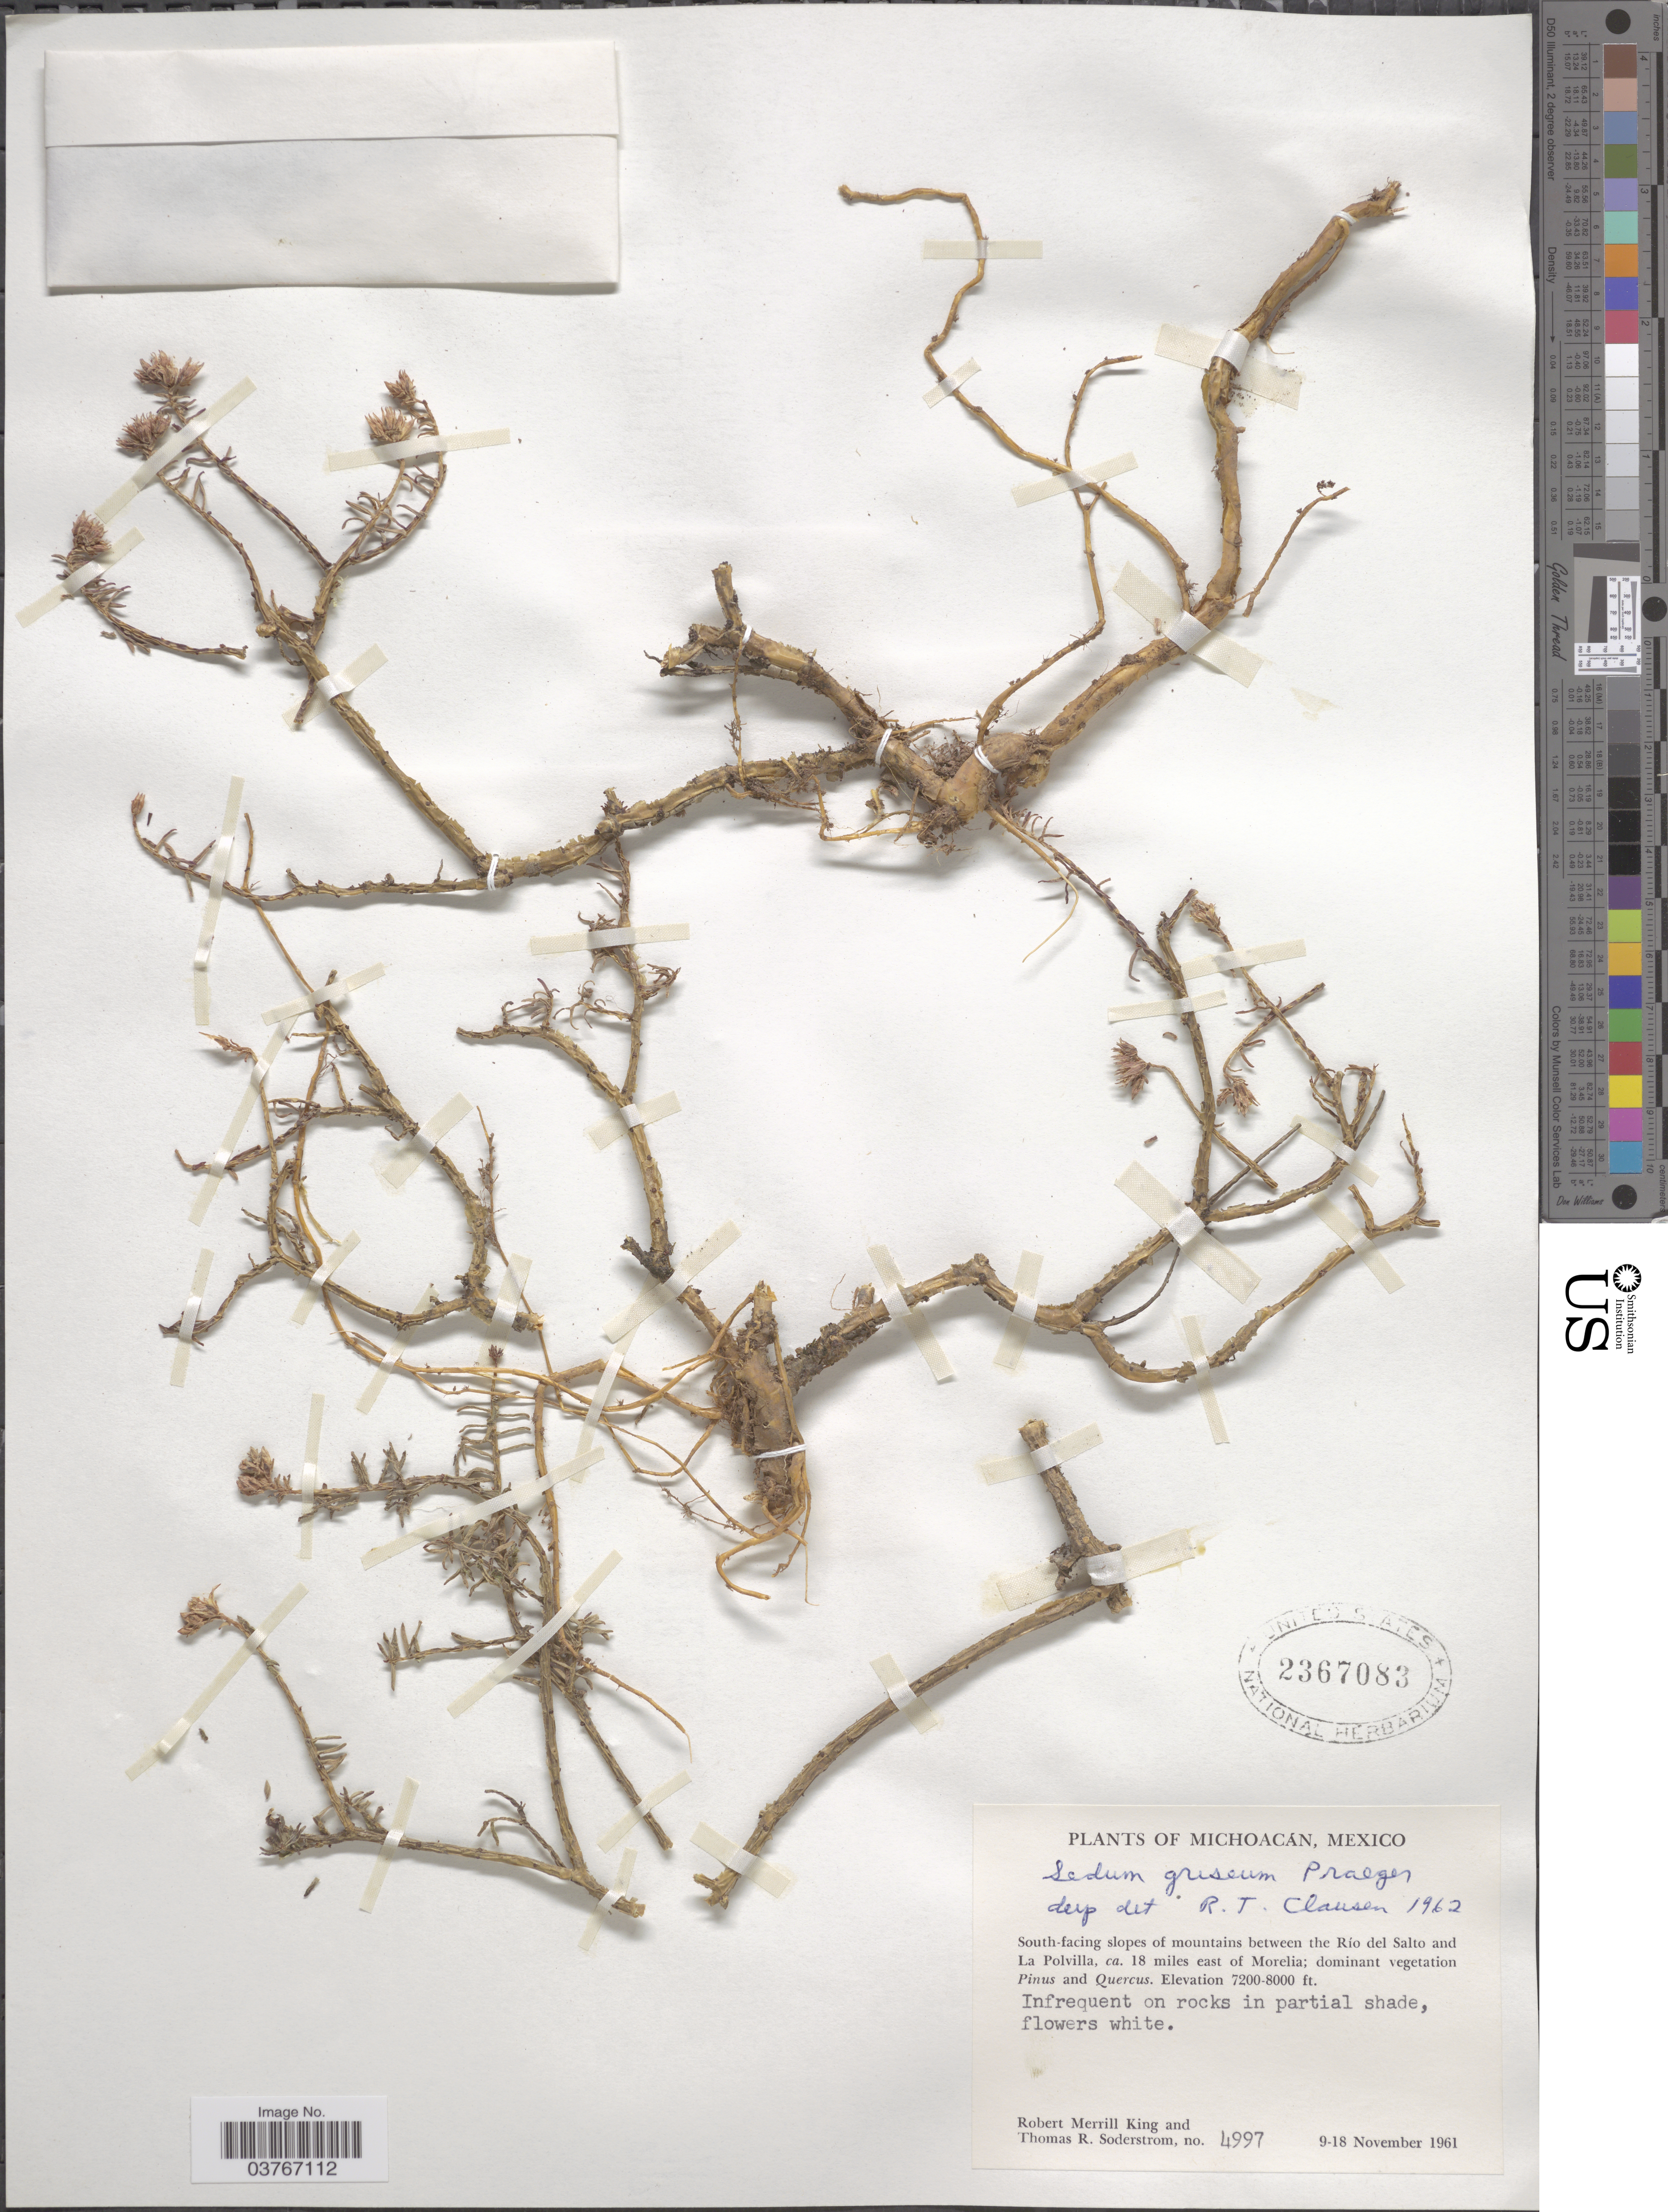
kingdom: Plantae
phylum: Tracheophyta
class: Magnoliopsida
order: Saxifragales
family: Crassulaceae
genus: Sedum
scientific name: Sedum griseum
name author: Praeger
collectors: R. M. King & T. R. Soderstrom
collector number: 4997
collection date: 1961-11-09/1961-11-18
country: Mexico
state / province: Michoacán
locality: South-facing slopes of mountains between the Río del Salto and La Polvilla, ca. 18 miles east of Morelia.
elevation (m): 2195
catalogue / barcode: US 2367083